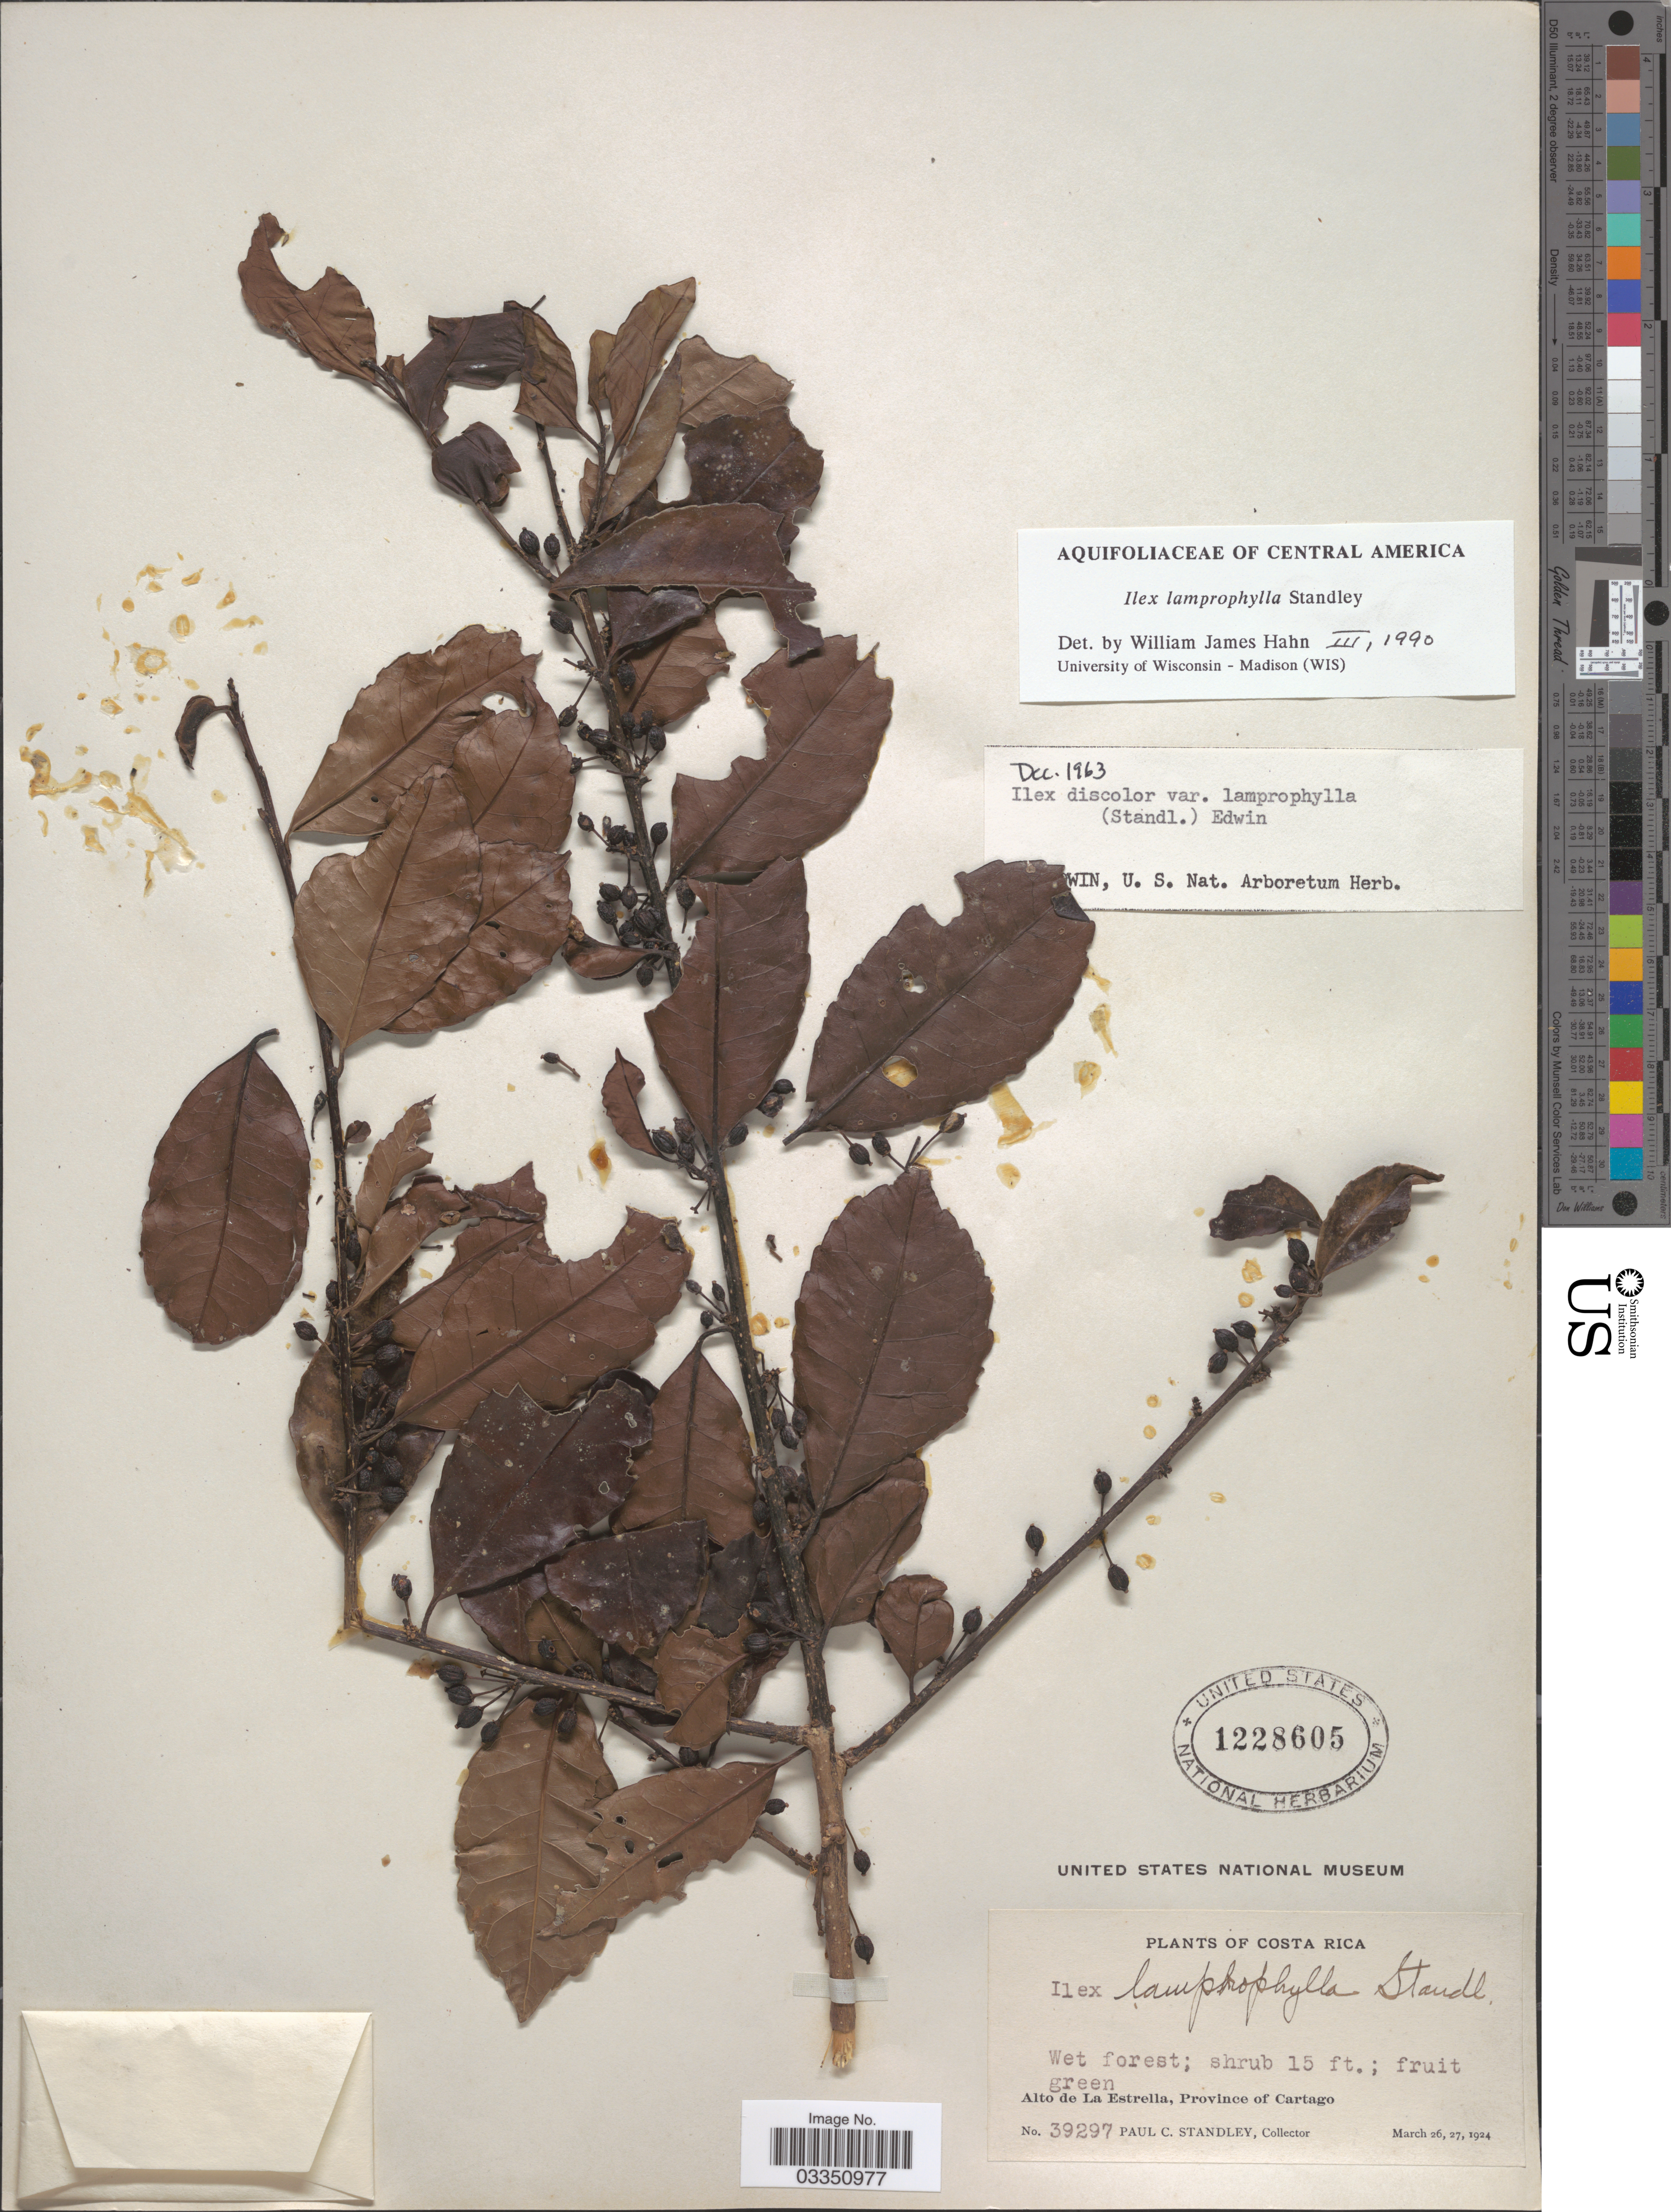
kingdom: Plantae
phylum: Tracheophyta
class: Magnoliopsida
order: Aquifoliales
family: Aquifoliaceae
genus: Ilex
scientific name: Ilex lamprophylla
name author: Standl.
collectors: P. C. Standley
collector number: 39297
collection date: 1924-03-26/1924-03-27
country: Costa Rica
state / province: Cartago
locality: Alto de La Estrello.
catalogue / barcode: US 1228605